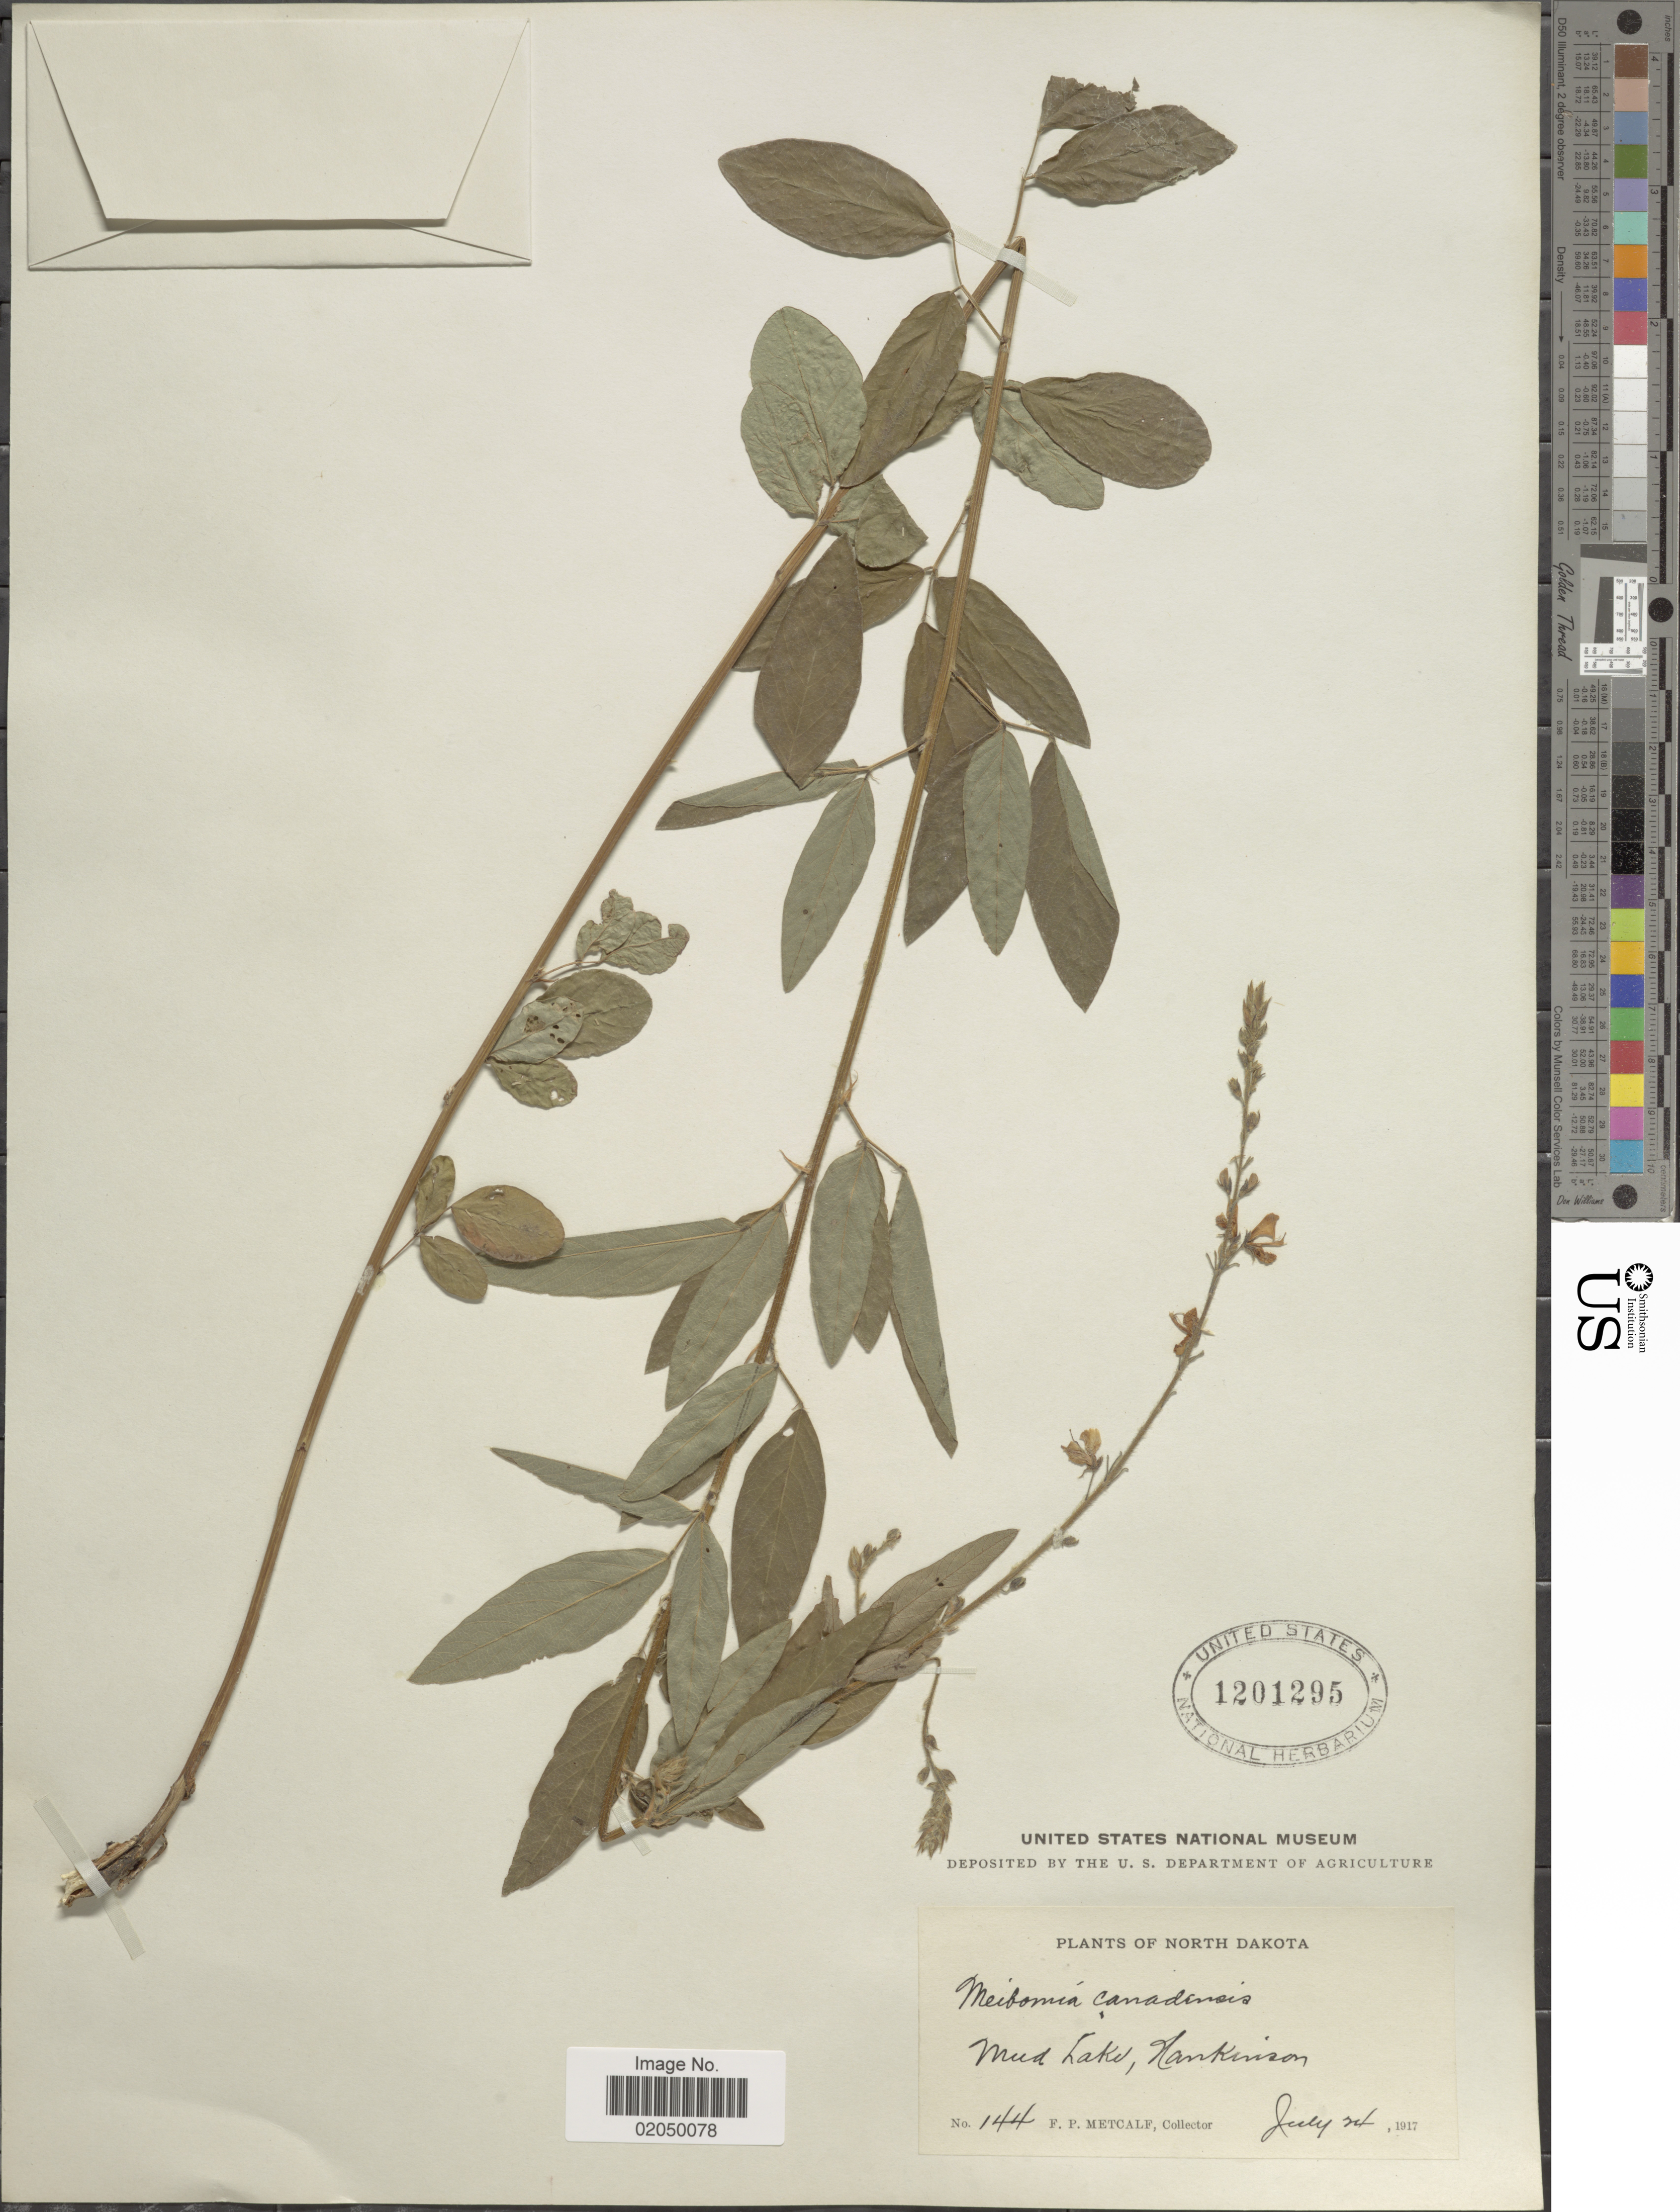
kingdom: Plantae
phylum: Tracheophyta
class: Magnoliopsida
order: Fabales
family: Fabaceae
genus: Desmodium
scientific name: Desmodium canadense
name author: (L.) DC.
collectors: F. Metcalf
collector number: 144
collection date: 1917-07-24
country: United States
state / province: North Dakota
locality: Hankinson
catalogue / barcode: US 1201295